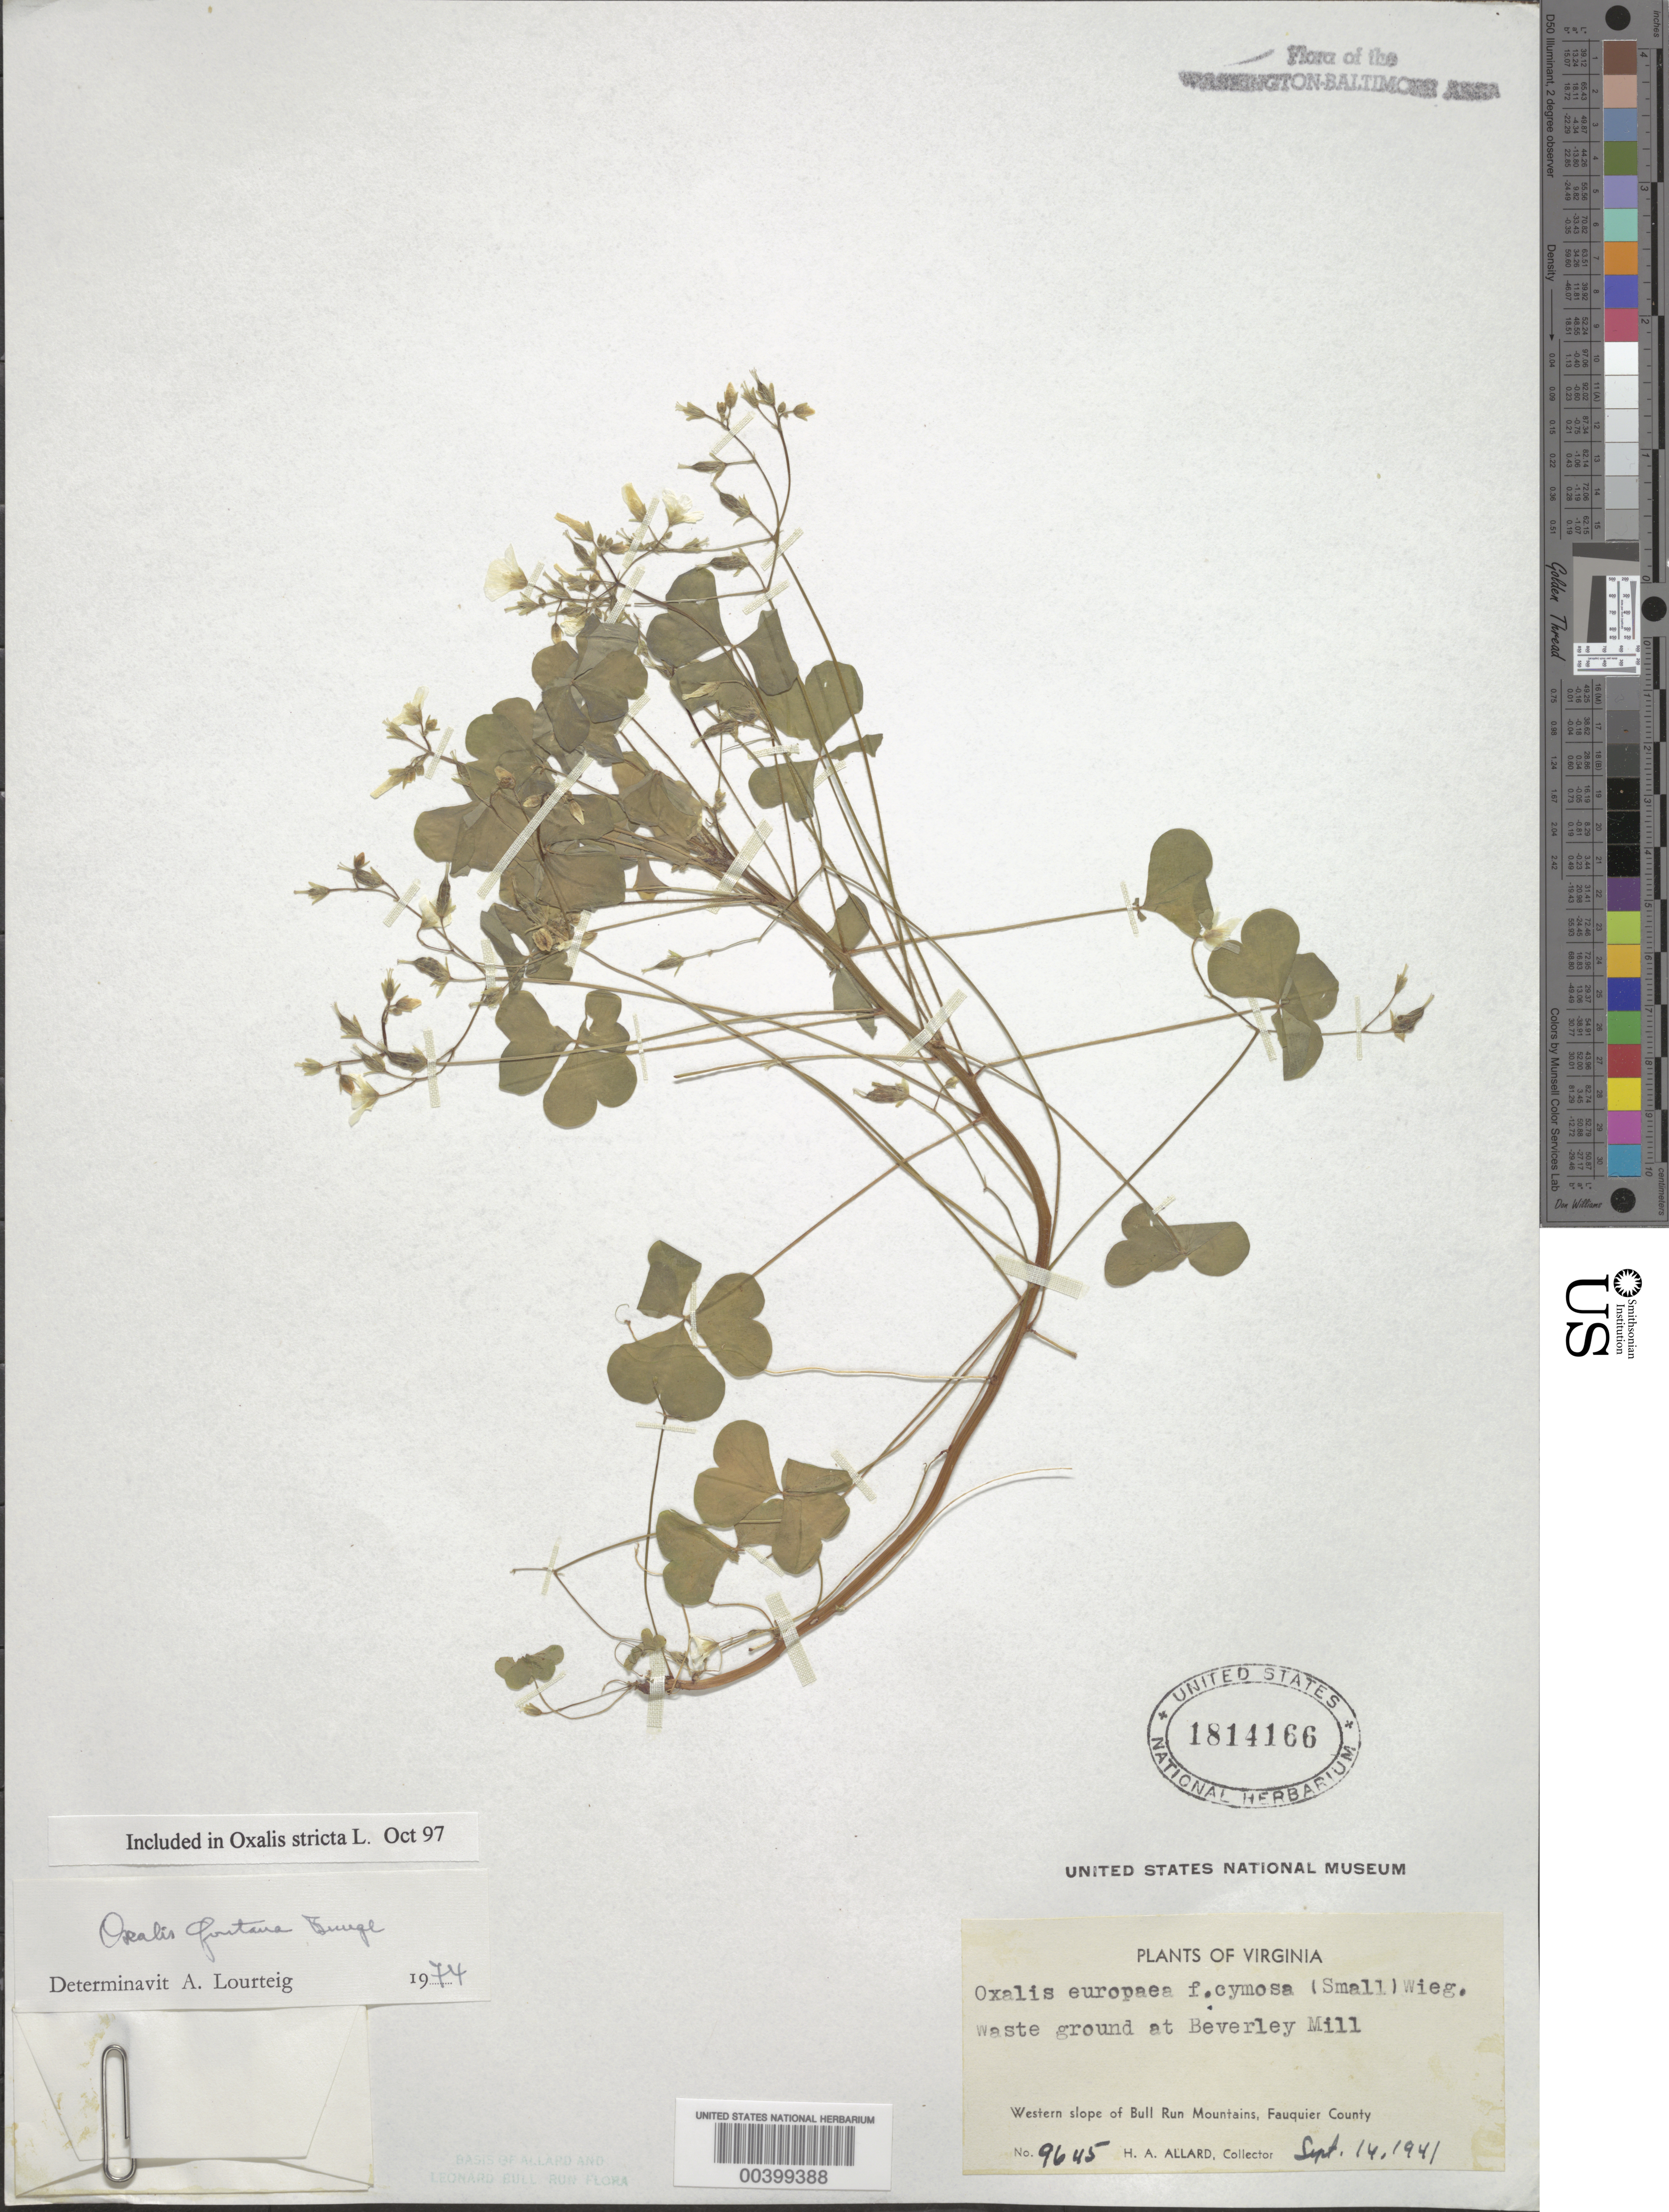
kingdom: Plantae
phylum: Tracheophyta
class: Magnoliopsida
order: Oxalidales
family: Oxalidaceae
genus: Oxalis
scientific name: Oxalis stricta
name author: L.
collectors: H. A. Allard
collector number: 9645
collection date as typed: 14 Sep 1941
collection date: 1941-09-14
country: United States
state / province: Virginia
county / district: Fauquier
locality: Beverley Mill Bull Run Mts.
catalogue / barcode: US 1814166